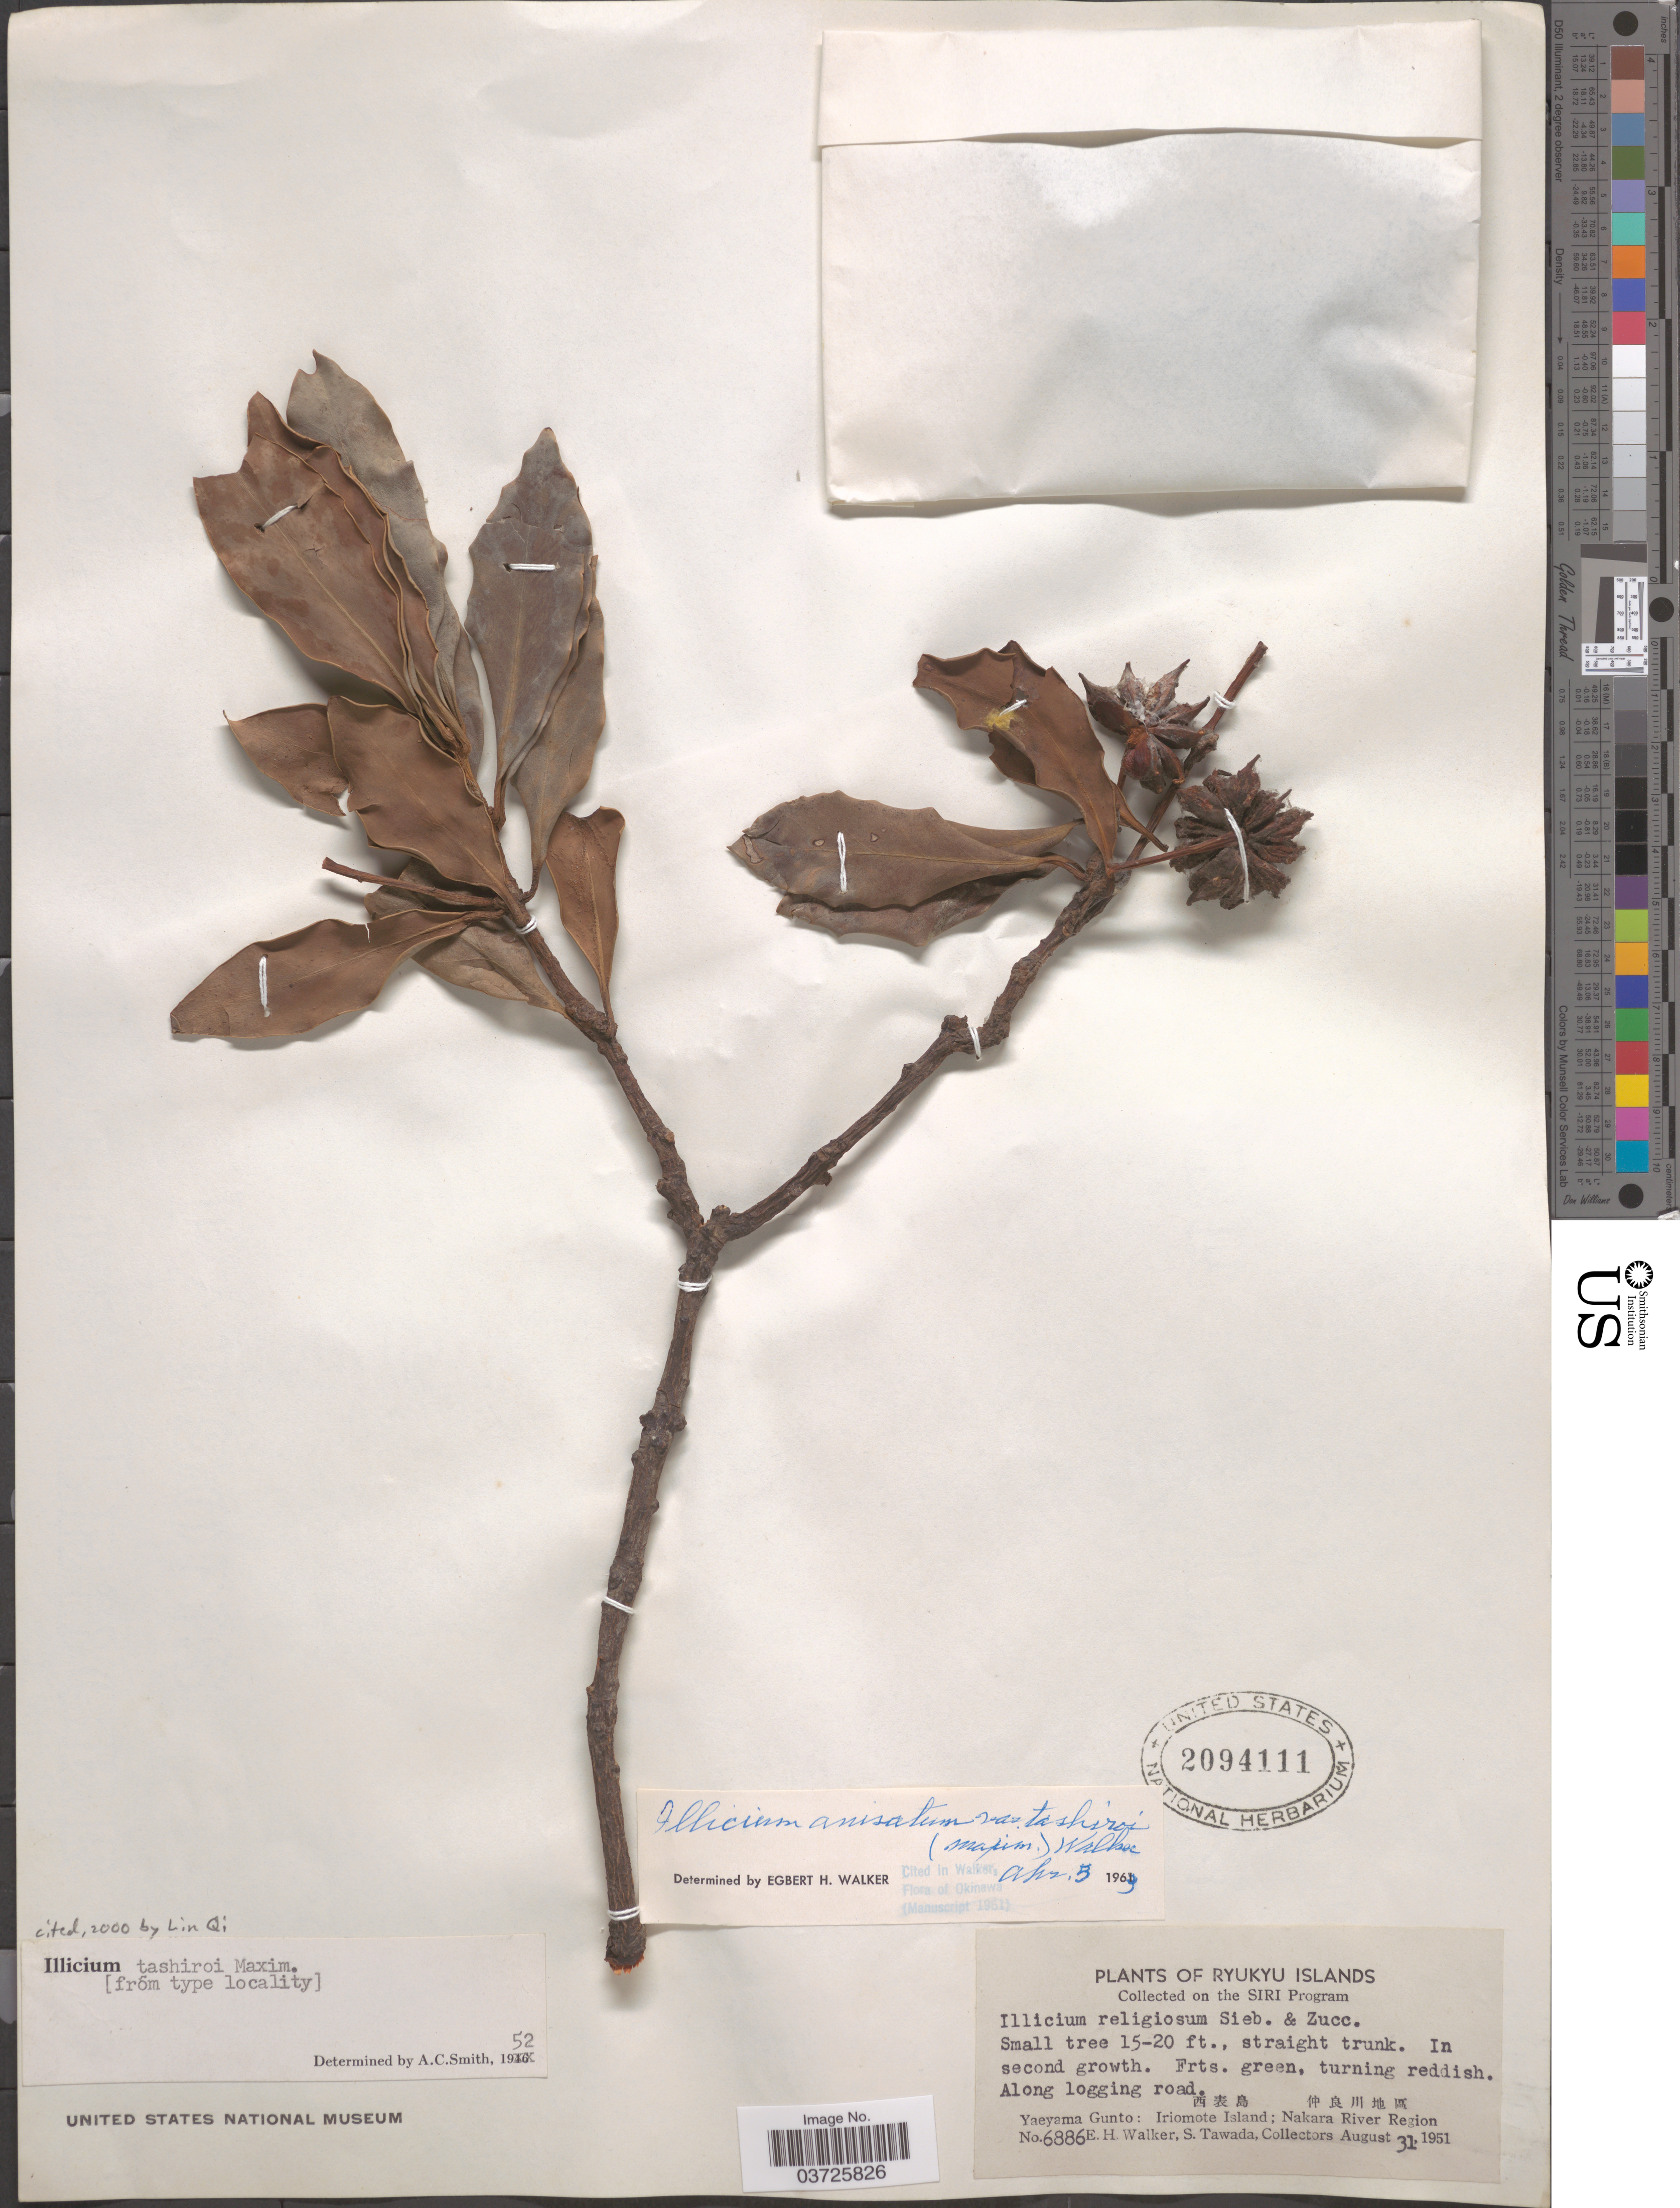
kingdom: Plantae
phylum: Tracheophyta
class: Magnoliopsida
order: Austrobaileyales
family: Schisandraceae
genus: Illicium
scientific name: Illicium tashiroi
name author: Maxim.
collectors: E. H. Walker & S. Tawada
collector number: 6886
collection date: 1951-08-31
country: Japan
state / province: Okinawa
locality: Ryukyu Islands. Along logging road. X. Yaeyama Gunto: Iriomote Island; Nakara River Region.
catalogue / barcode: US 2094111